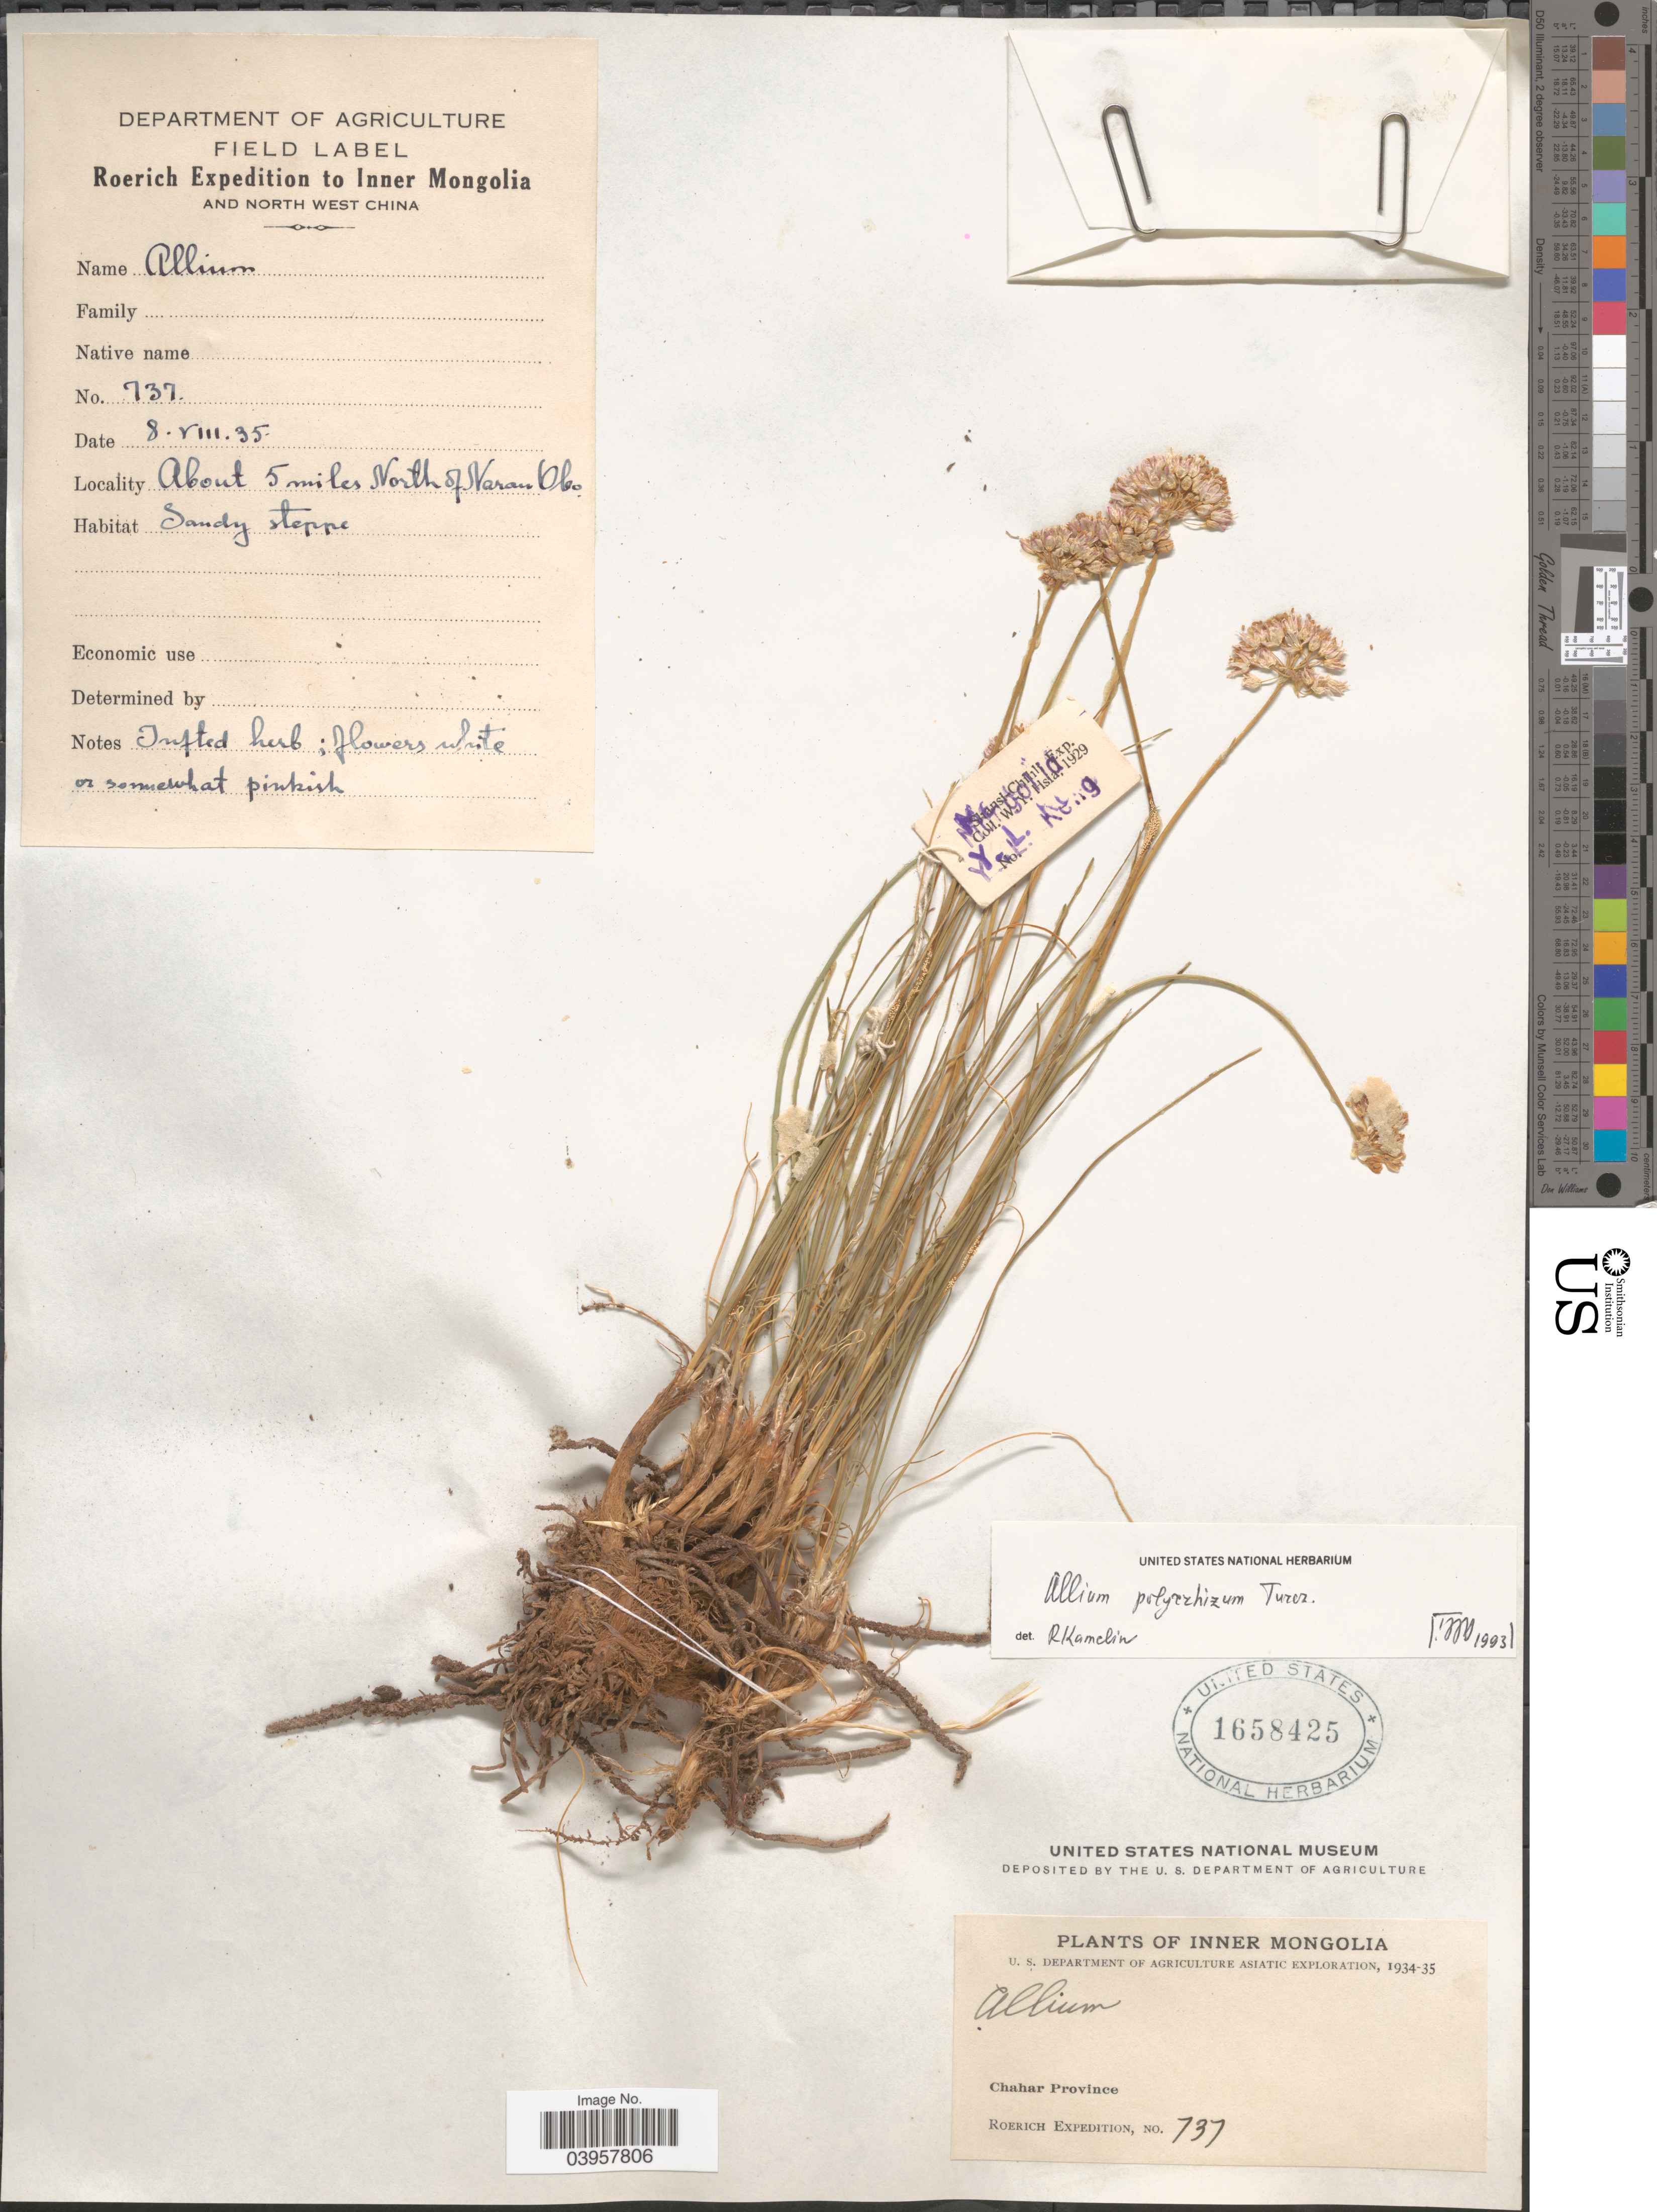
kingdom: Plantae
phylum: Tracheophyta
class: Liliopsida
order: Asparagales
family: Amaryllidaceae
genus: Allium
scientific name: Allium polyrhizum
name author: Turcz. ex Regel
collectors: Roerich Expedition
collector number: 737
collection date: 1935-08-08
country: China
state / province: Nei Monggol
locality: Inner Mongolia and North West China. About 5 miles North of Naran Obo. Chahar Province.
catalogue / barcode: US 1658425